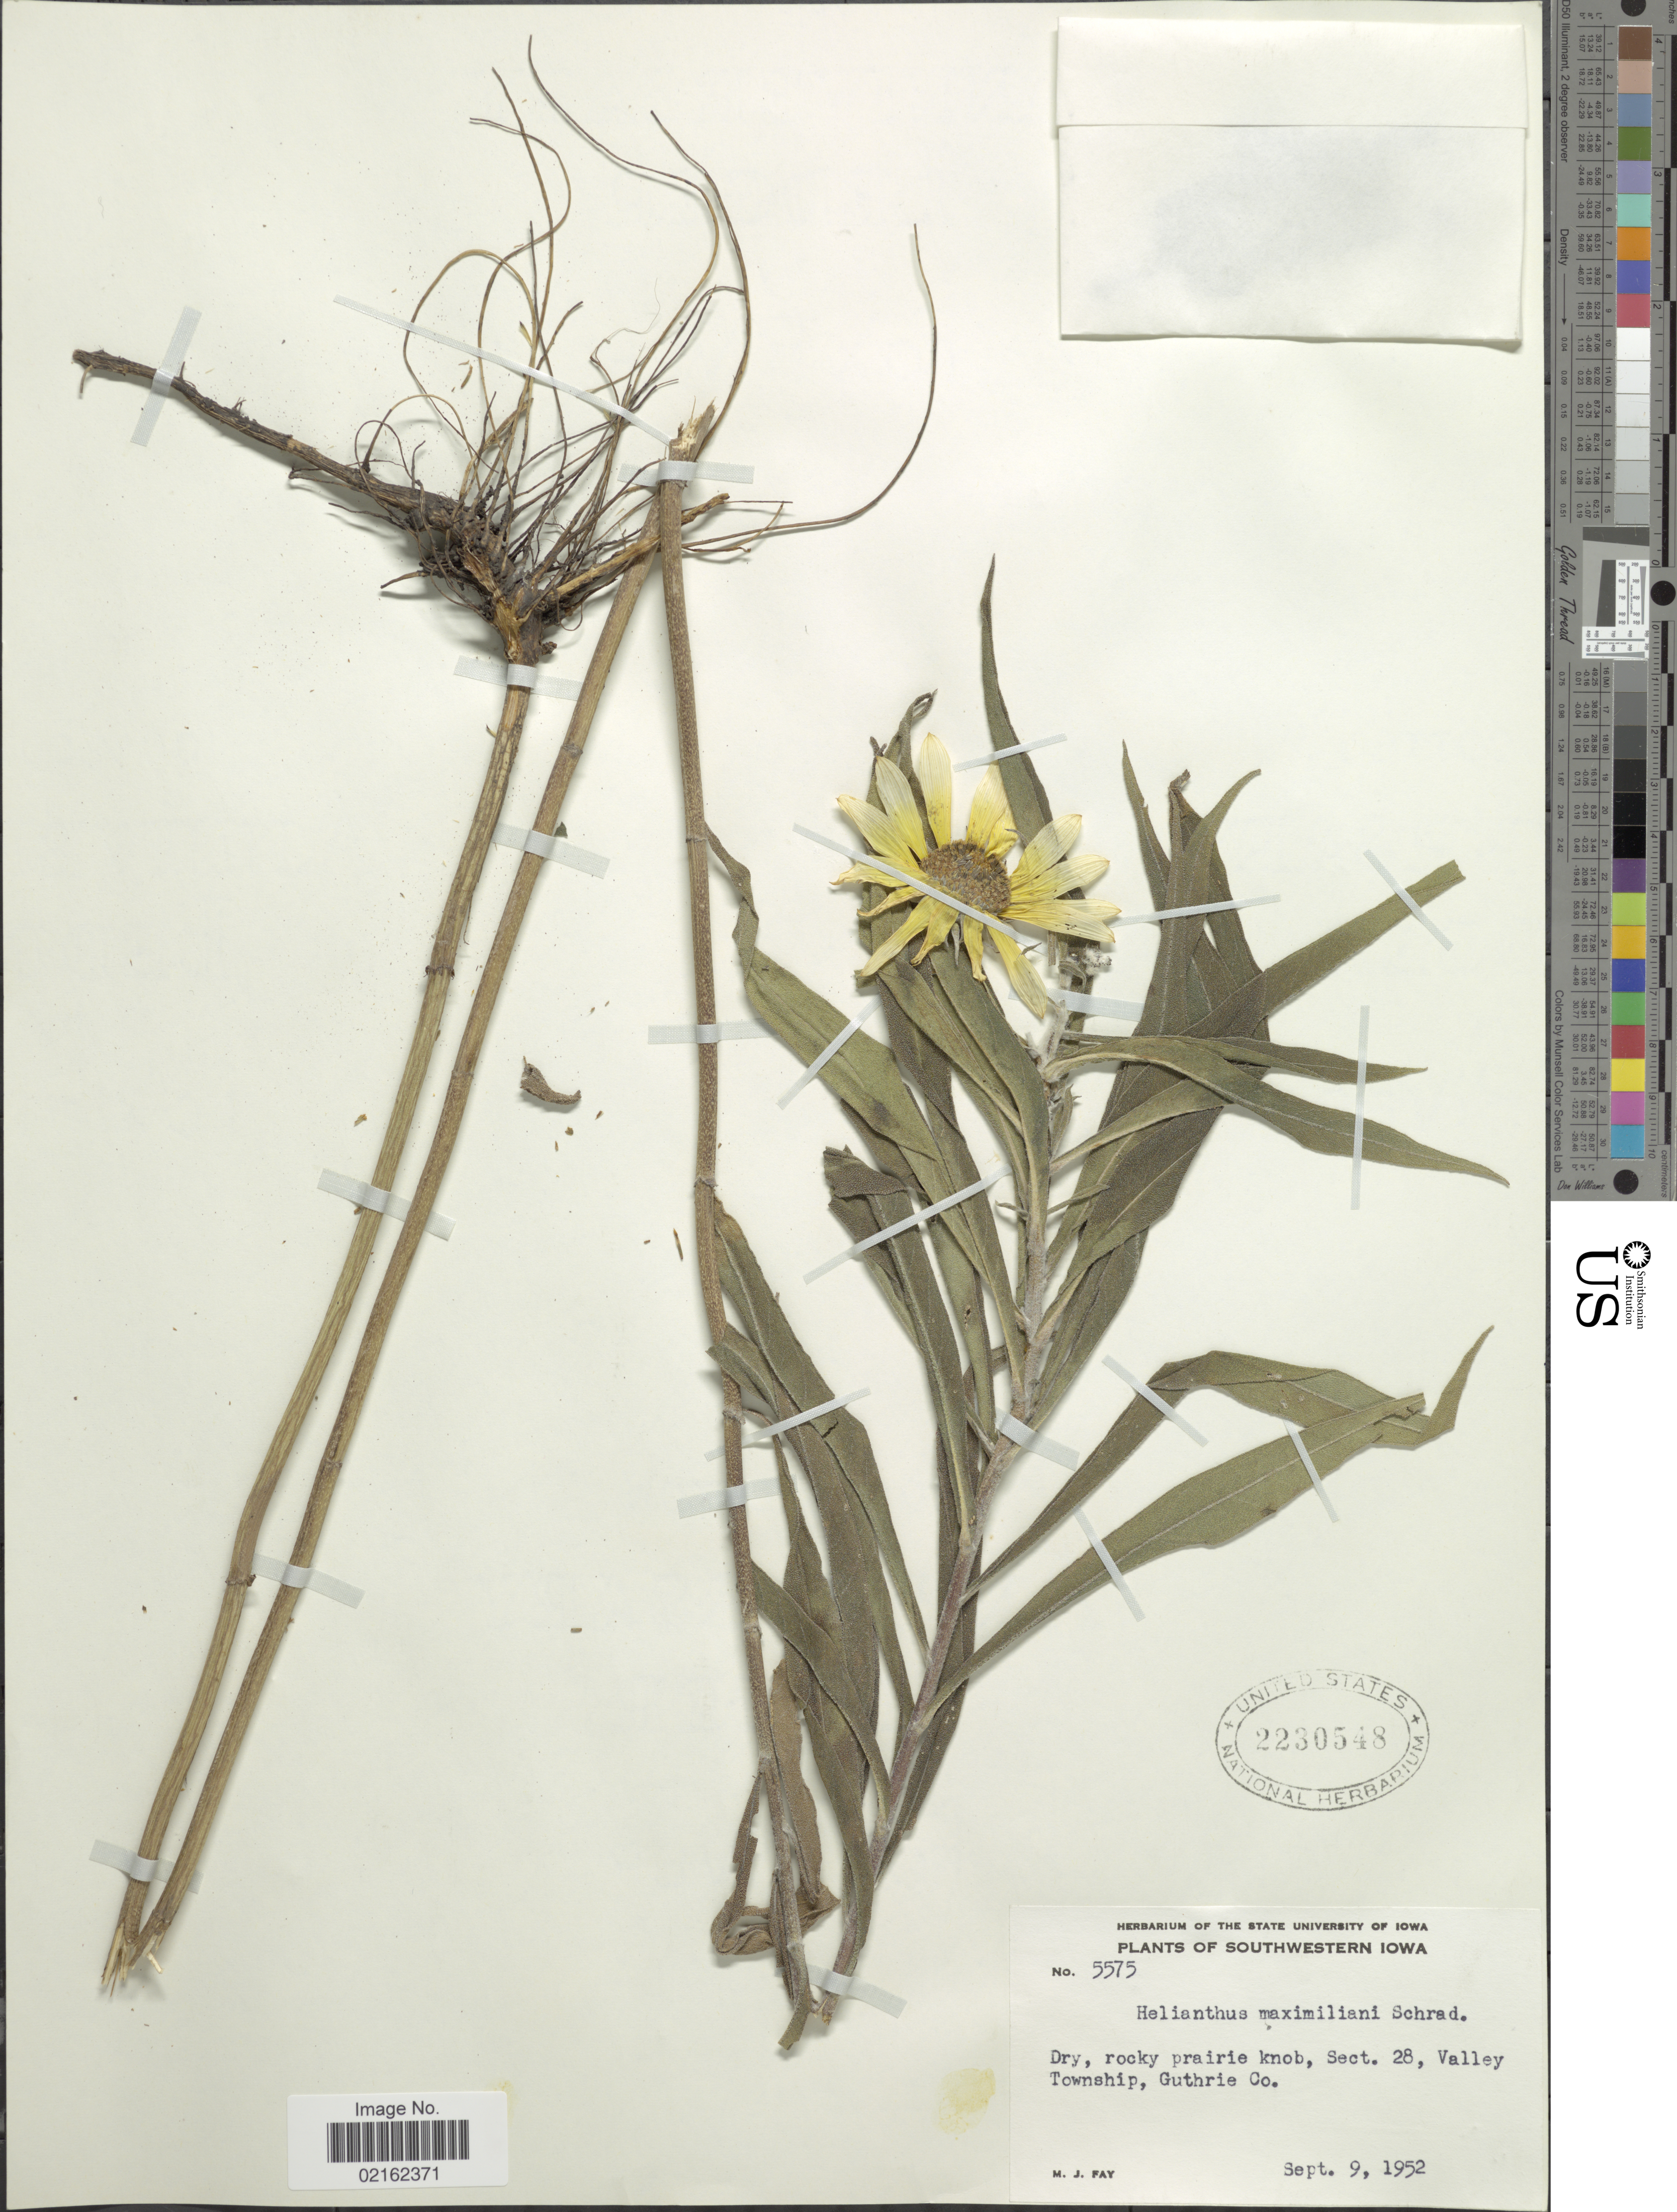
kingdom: Plantae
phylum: Tracheophyta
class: Magnoliopsida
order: Asterales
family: Asteraceae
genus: Helianthus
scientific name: Helianthus maximiliani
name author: Schrad.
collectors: M. Fay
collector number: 5575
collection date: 1952-09-09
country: United States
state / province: Iowa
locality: Southwestern Iowa, Sect 28, Valley Township, Guthrie Co.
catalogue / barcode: US 2230548